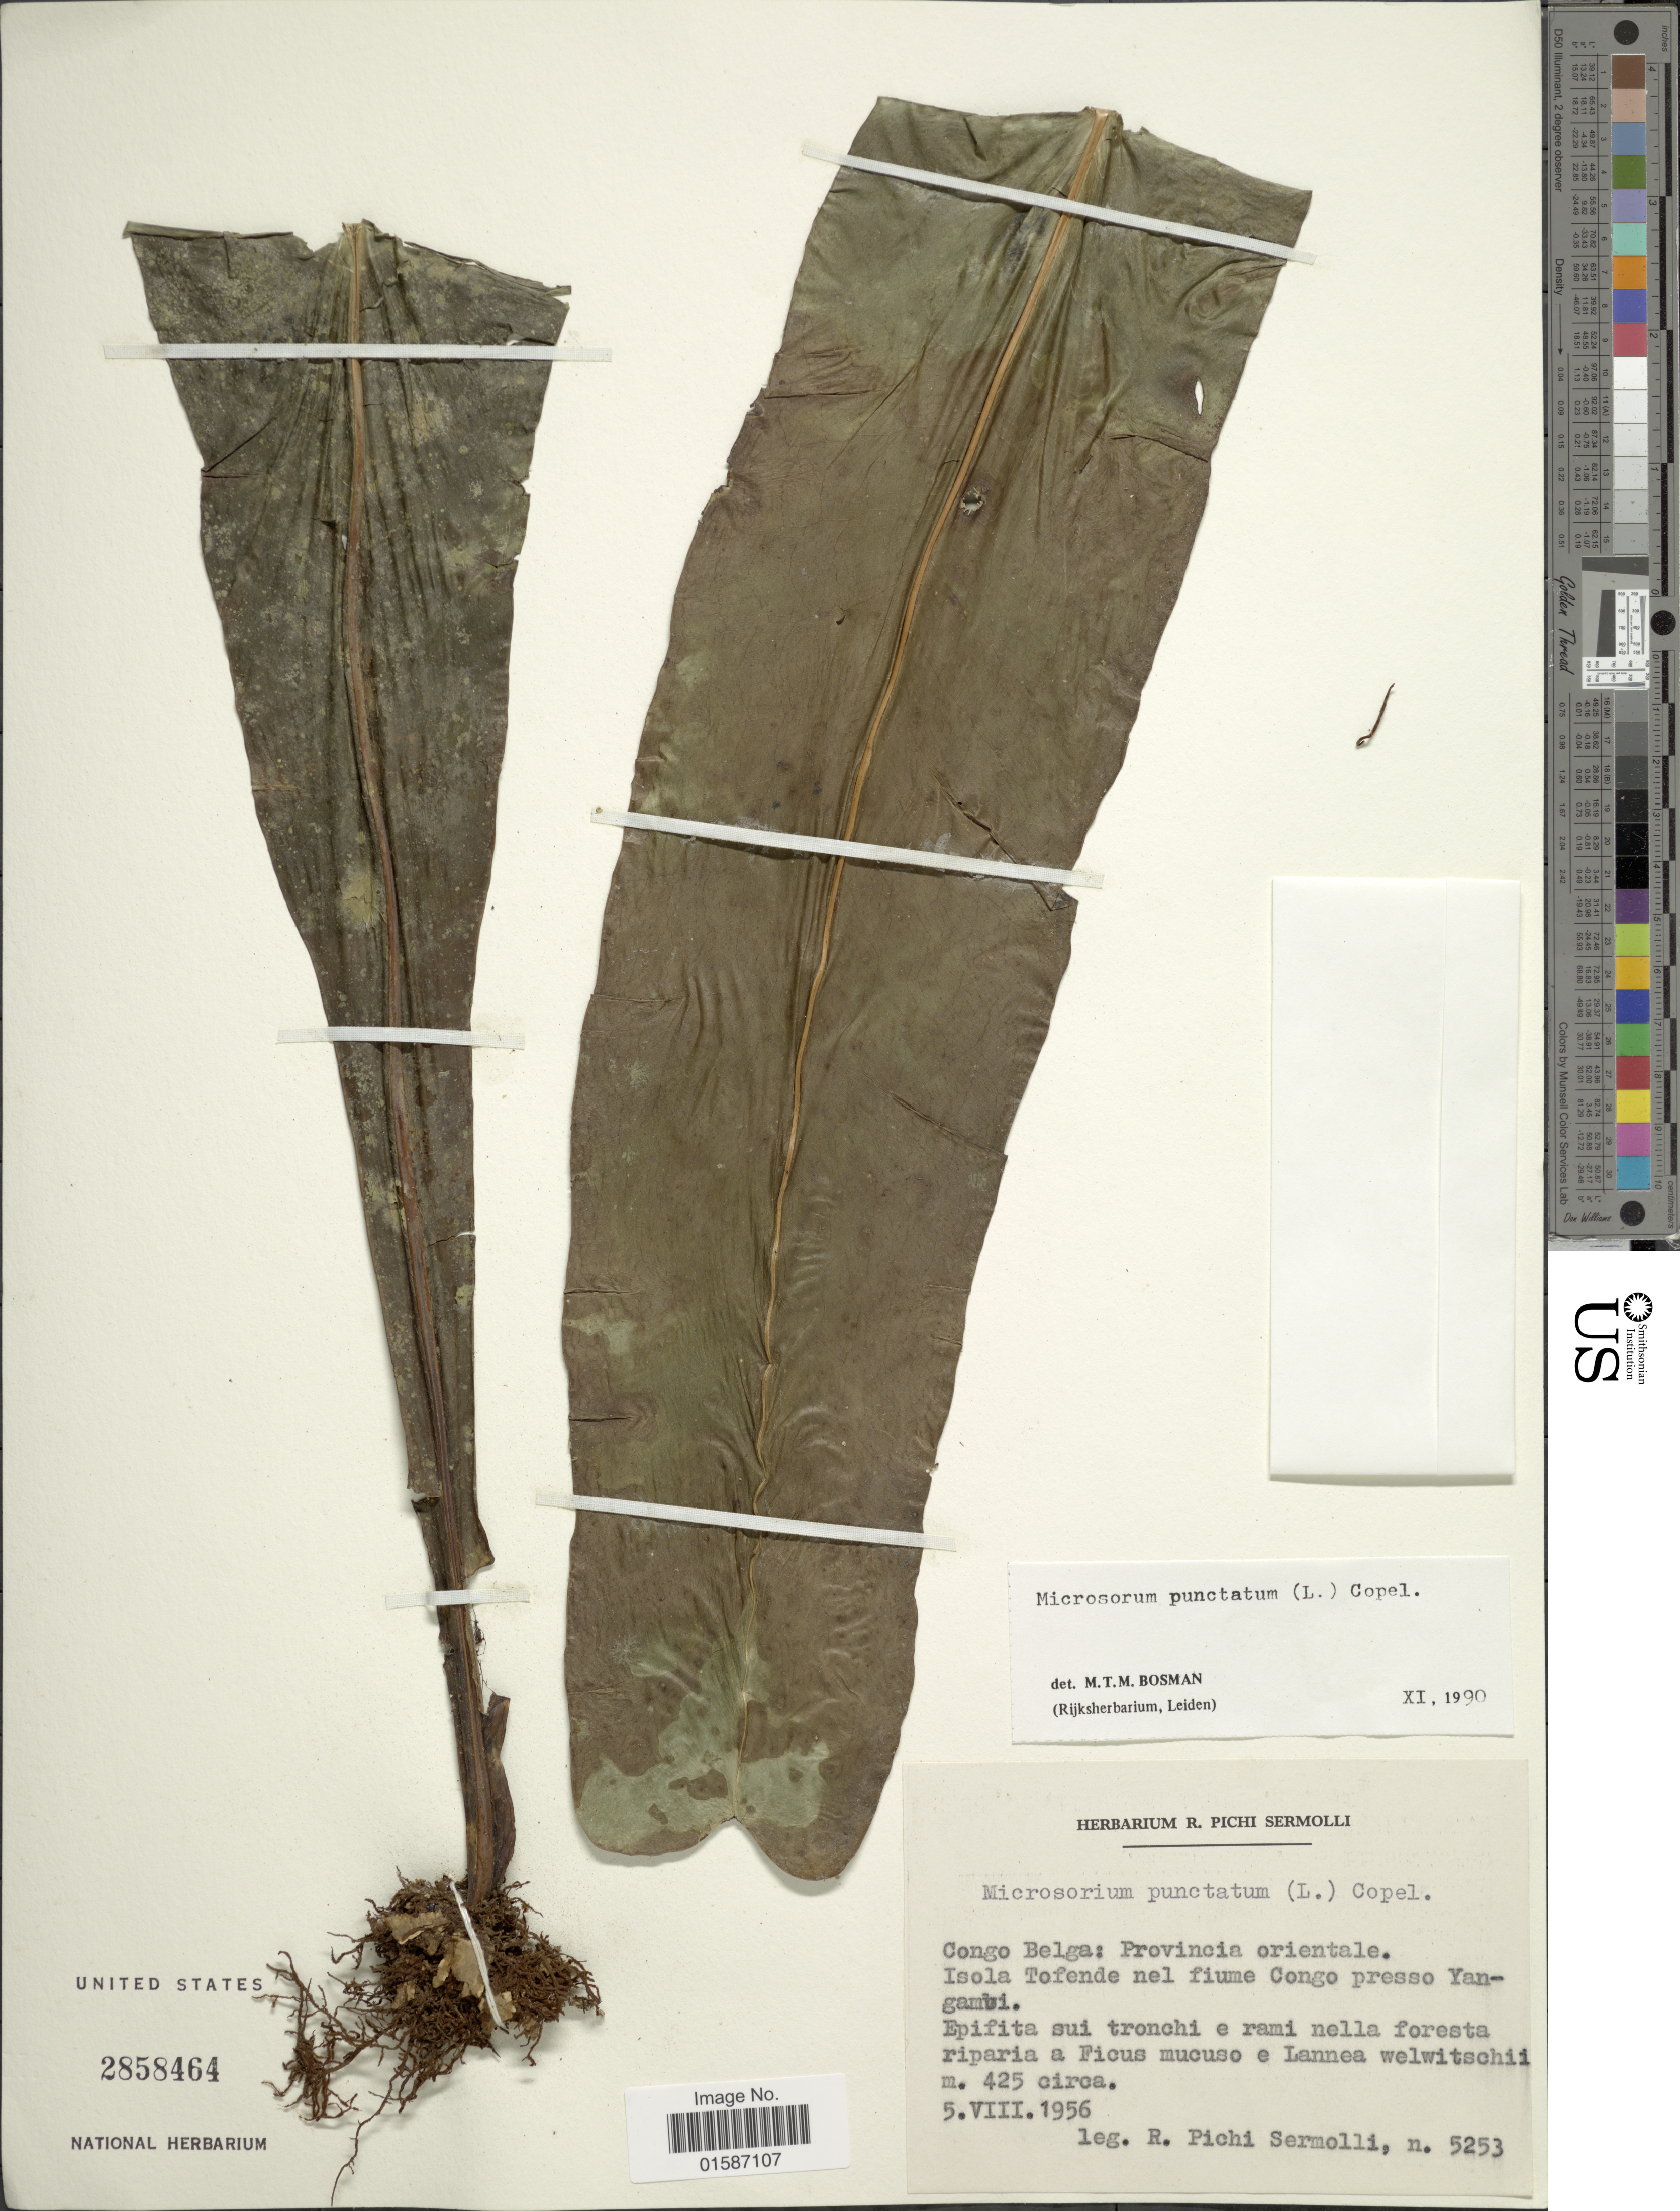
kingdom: Plantae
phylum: Tracheophyta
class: Polypodiopsida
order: Polypodiales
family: Polypodiaceae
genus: Microsorum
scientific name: Microsorum punctatum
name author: (L.) Copel.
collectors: R. E. Pichi-Sermolli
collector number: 5253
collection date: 1956-08-05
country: Congo, Democratic Republic of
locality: Provincia orientale. Isola Tofende nel fiume Congo presso Yangambi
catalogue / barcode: US 2858464